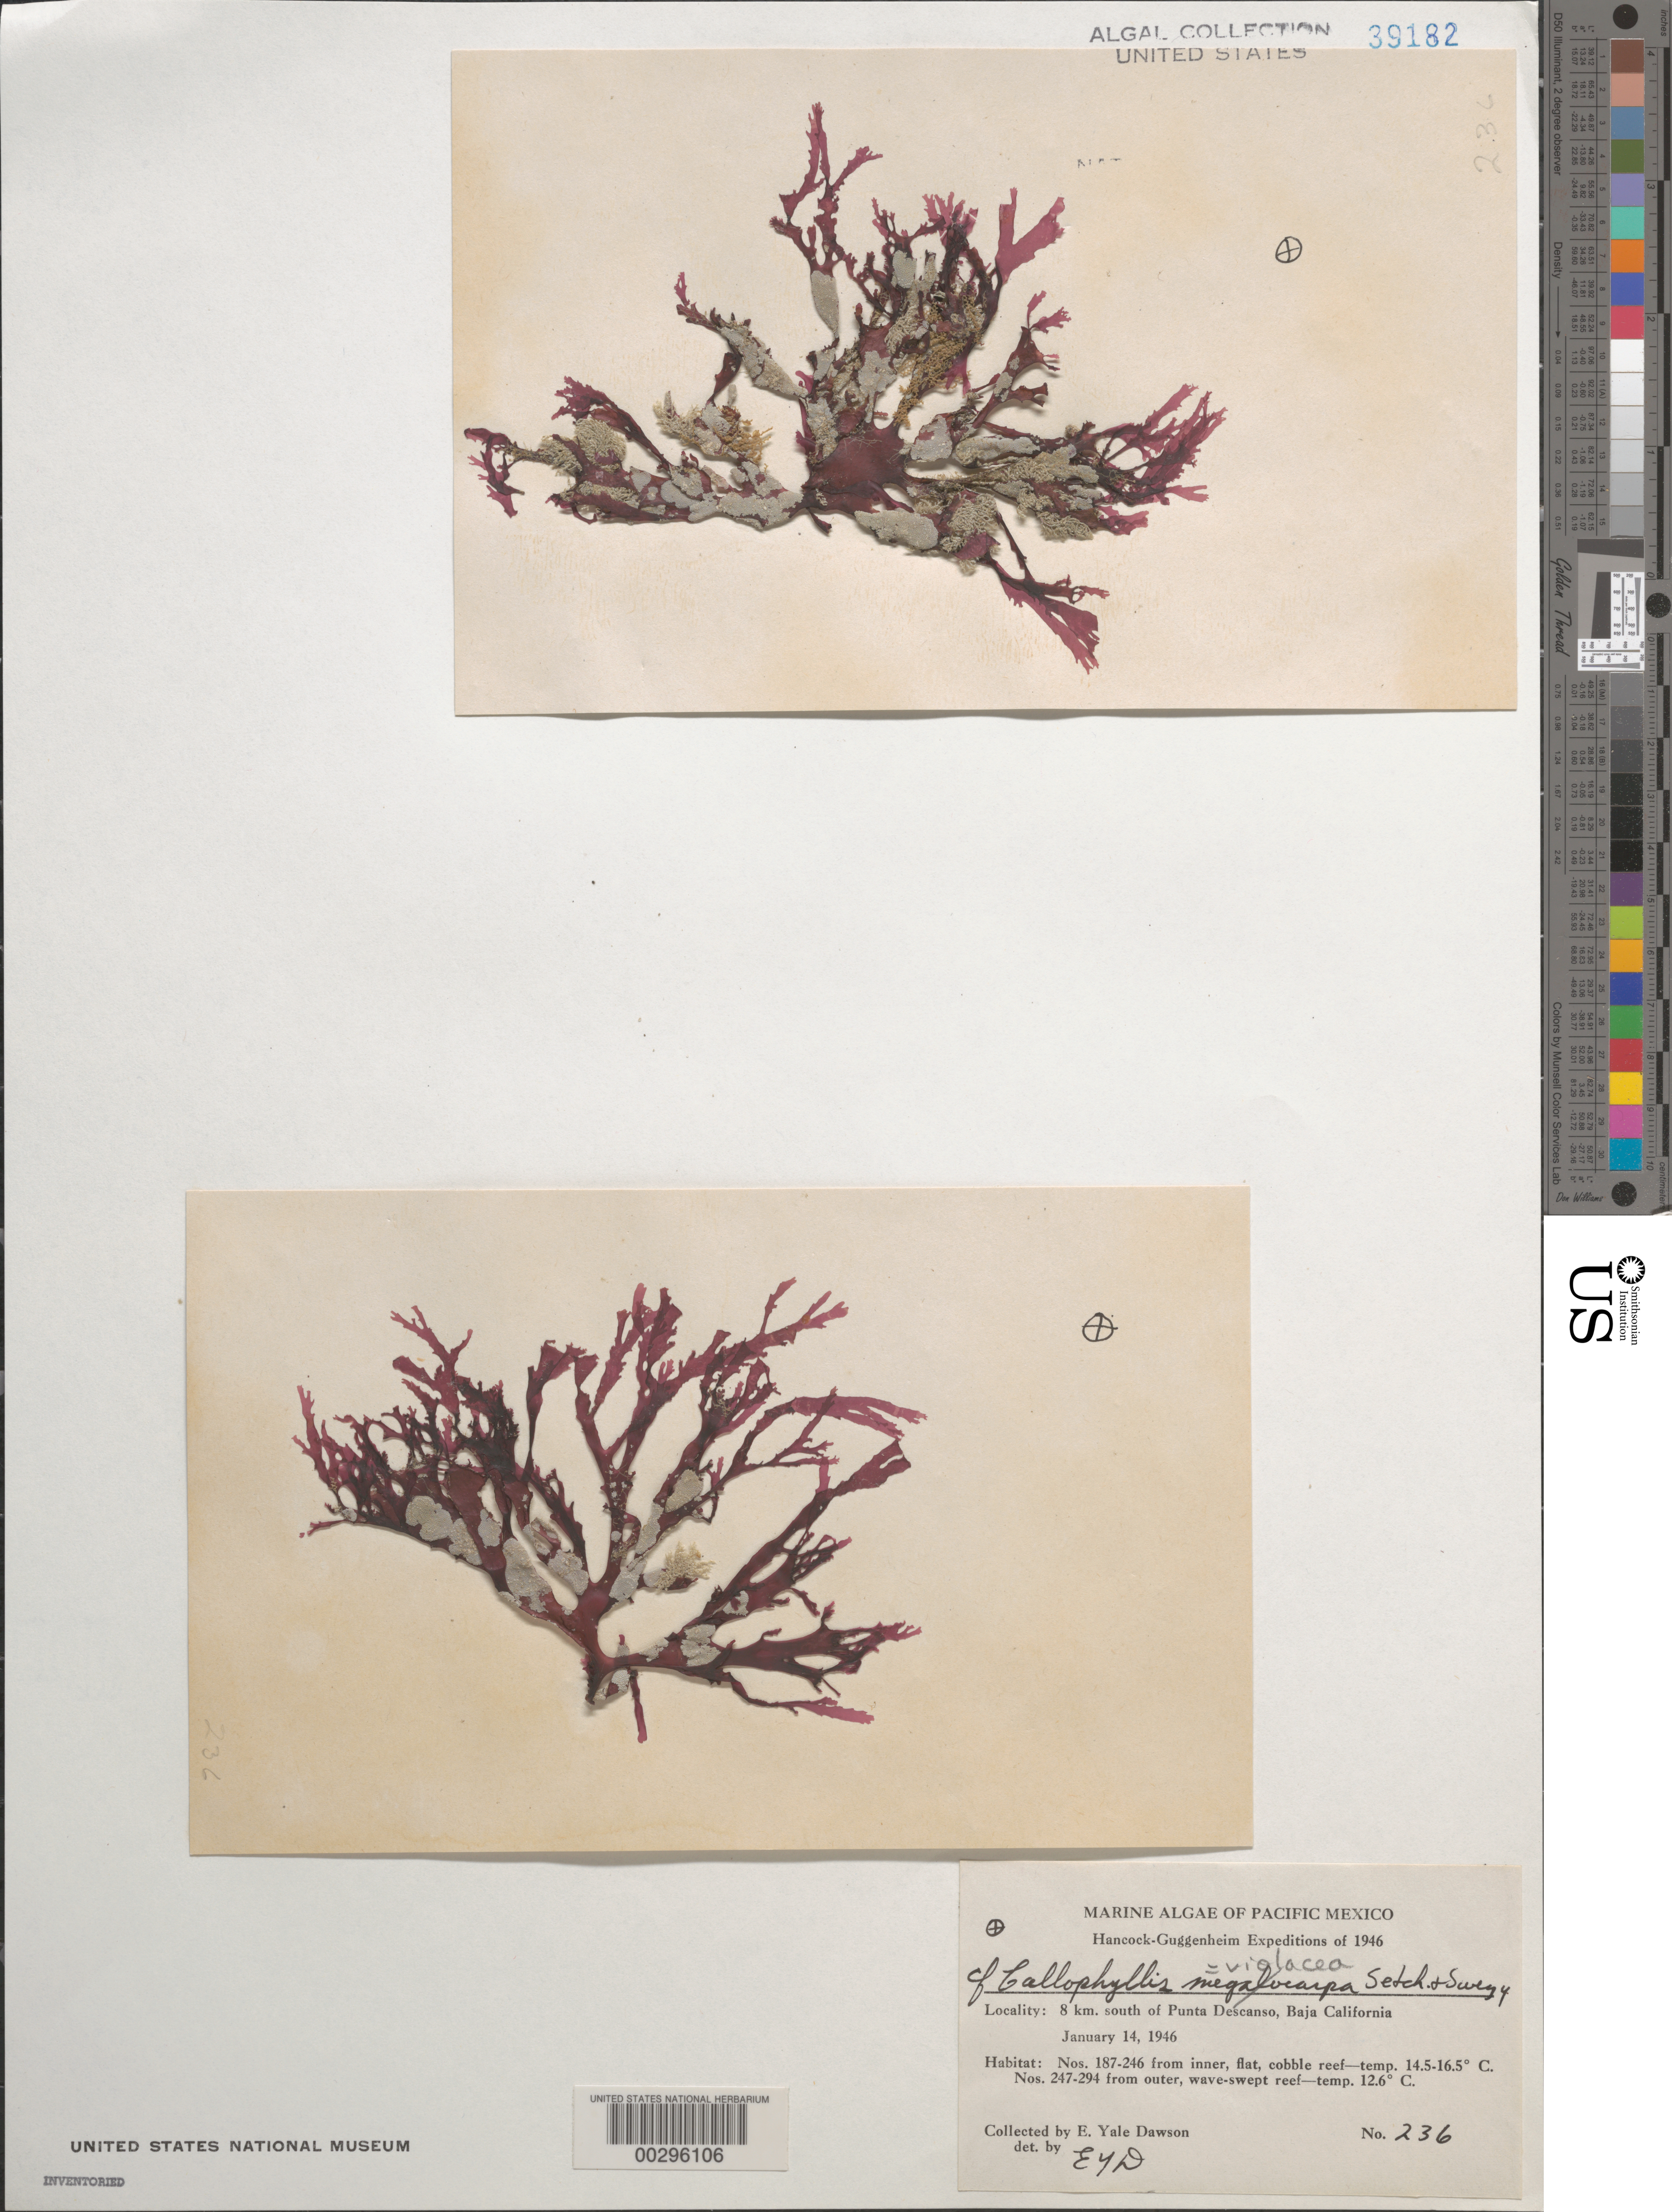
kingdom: Plantae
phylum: Rhodophyta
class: Florideophyceae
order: Gigartinales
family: Kallymeniaceae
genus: Callophyllis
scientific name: Callophyllis violacea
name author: J. Agardh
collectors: E. Y. Dawson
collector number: EYD 236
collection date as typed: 14 Jan 1946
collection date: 1946-01-14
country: Mexico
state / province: Baja California Norte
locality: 8 km south of Punta Descanso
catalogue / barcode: US 39182